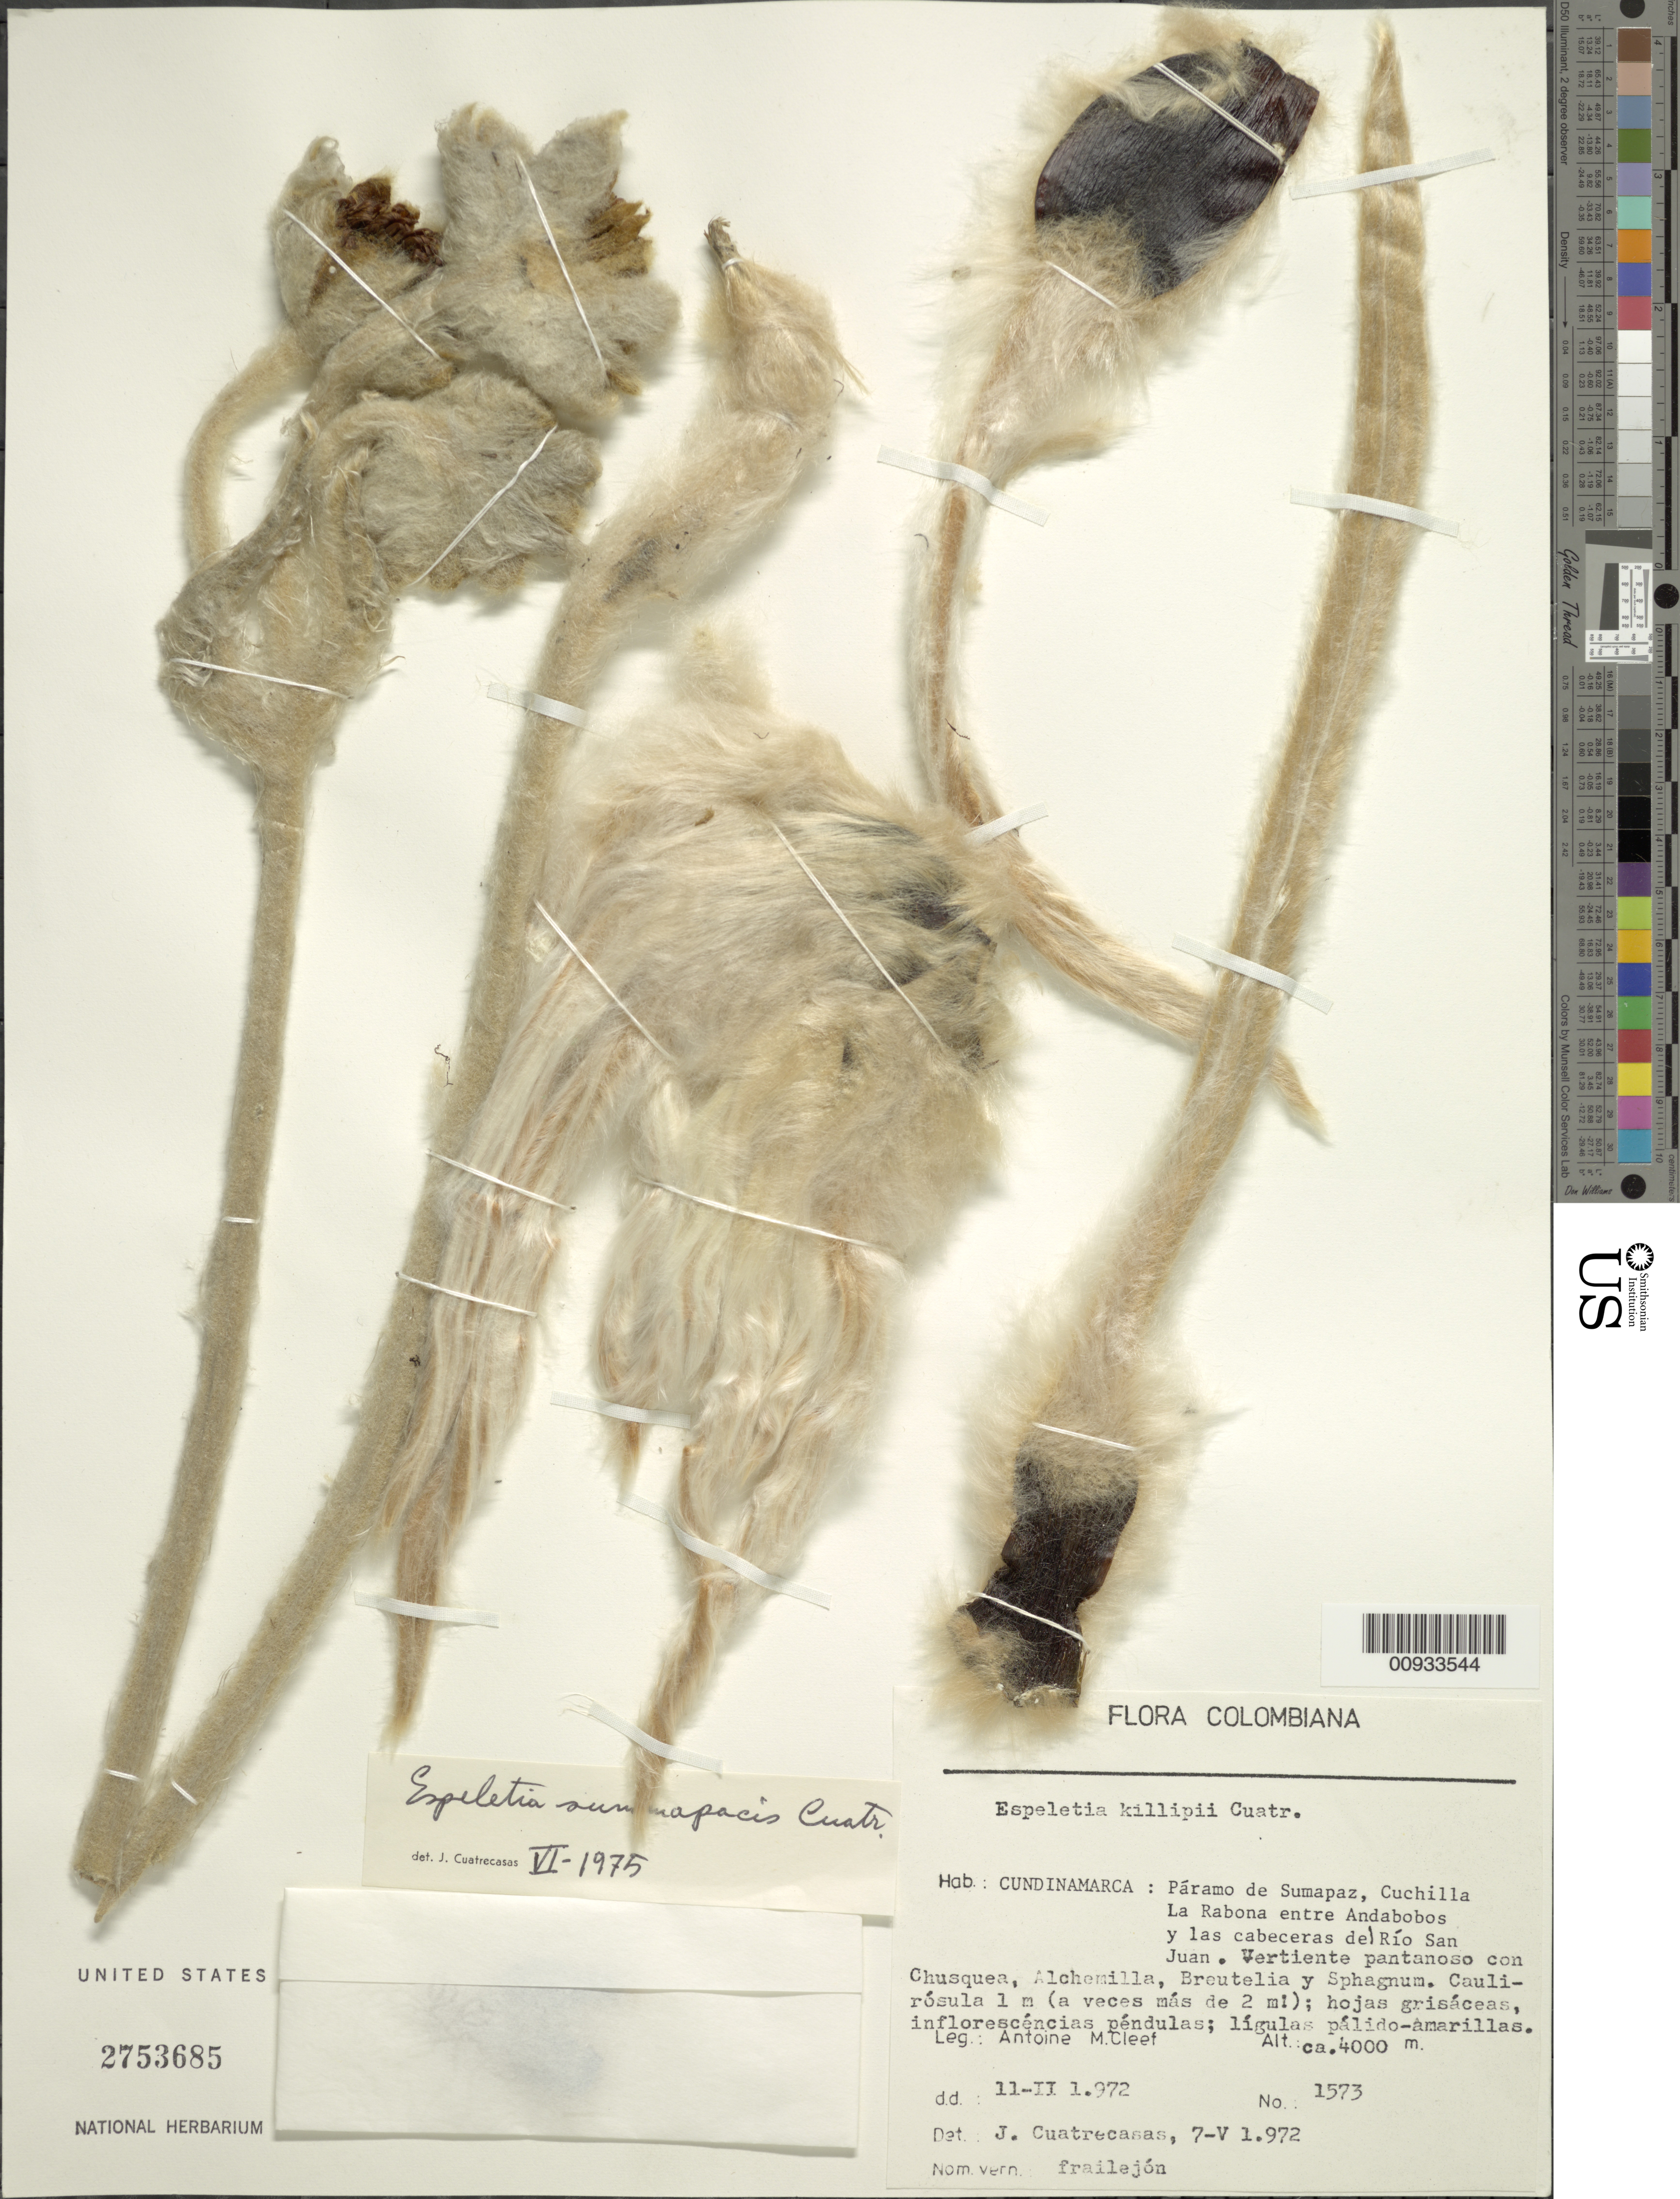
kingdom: Plantae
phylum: Tracheophyta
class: Magnoliopsida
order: Asterales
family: Asteraceae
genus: Espeletia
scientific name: Espeletia summapacis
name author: Cuatrec.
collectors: A. M. Cleef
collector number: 1574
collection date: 1972-02-11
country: Colombia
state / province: Cundinamarca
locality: Páramo de Sumapáz. Cuchilla La Rabona, entre Andabobos y las cabeceras del Río San Juan.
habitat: Vertiente pantanoso con Chusquea, Alchemilla, Breutelia y Sphagnum.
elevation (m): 4000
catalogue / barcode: US 2753685